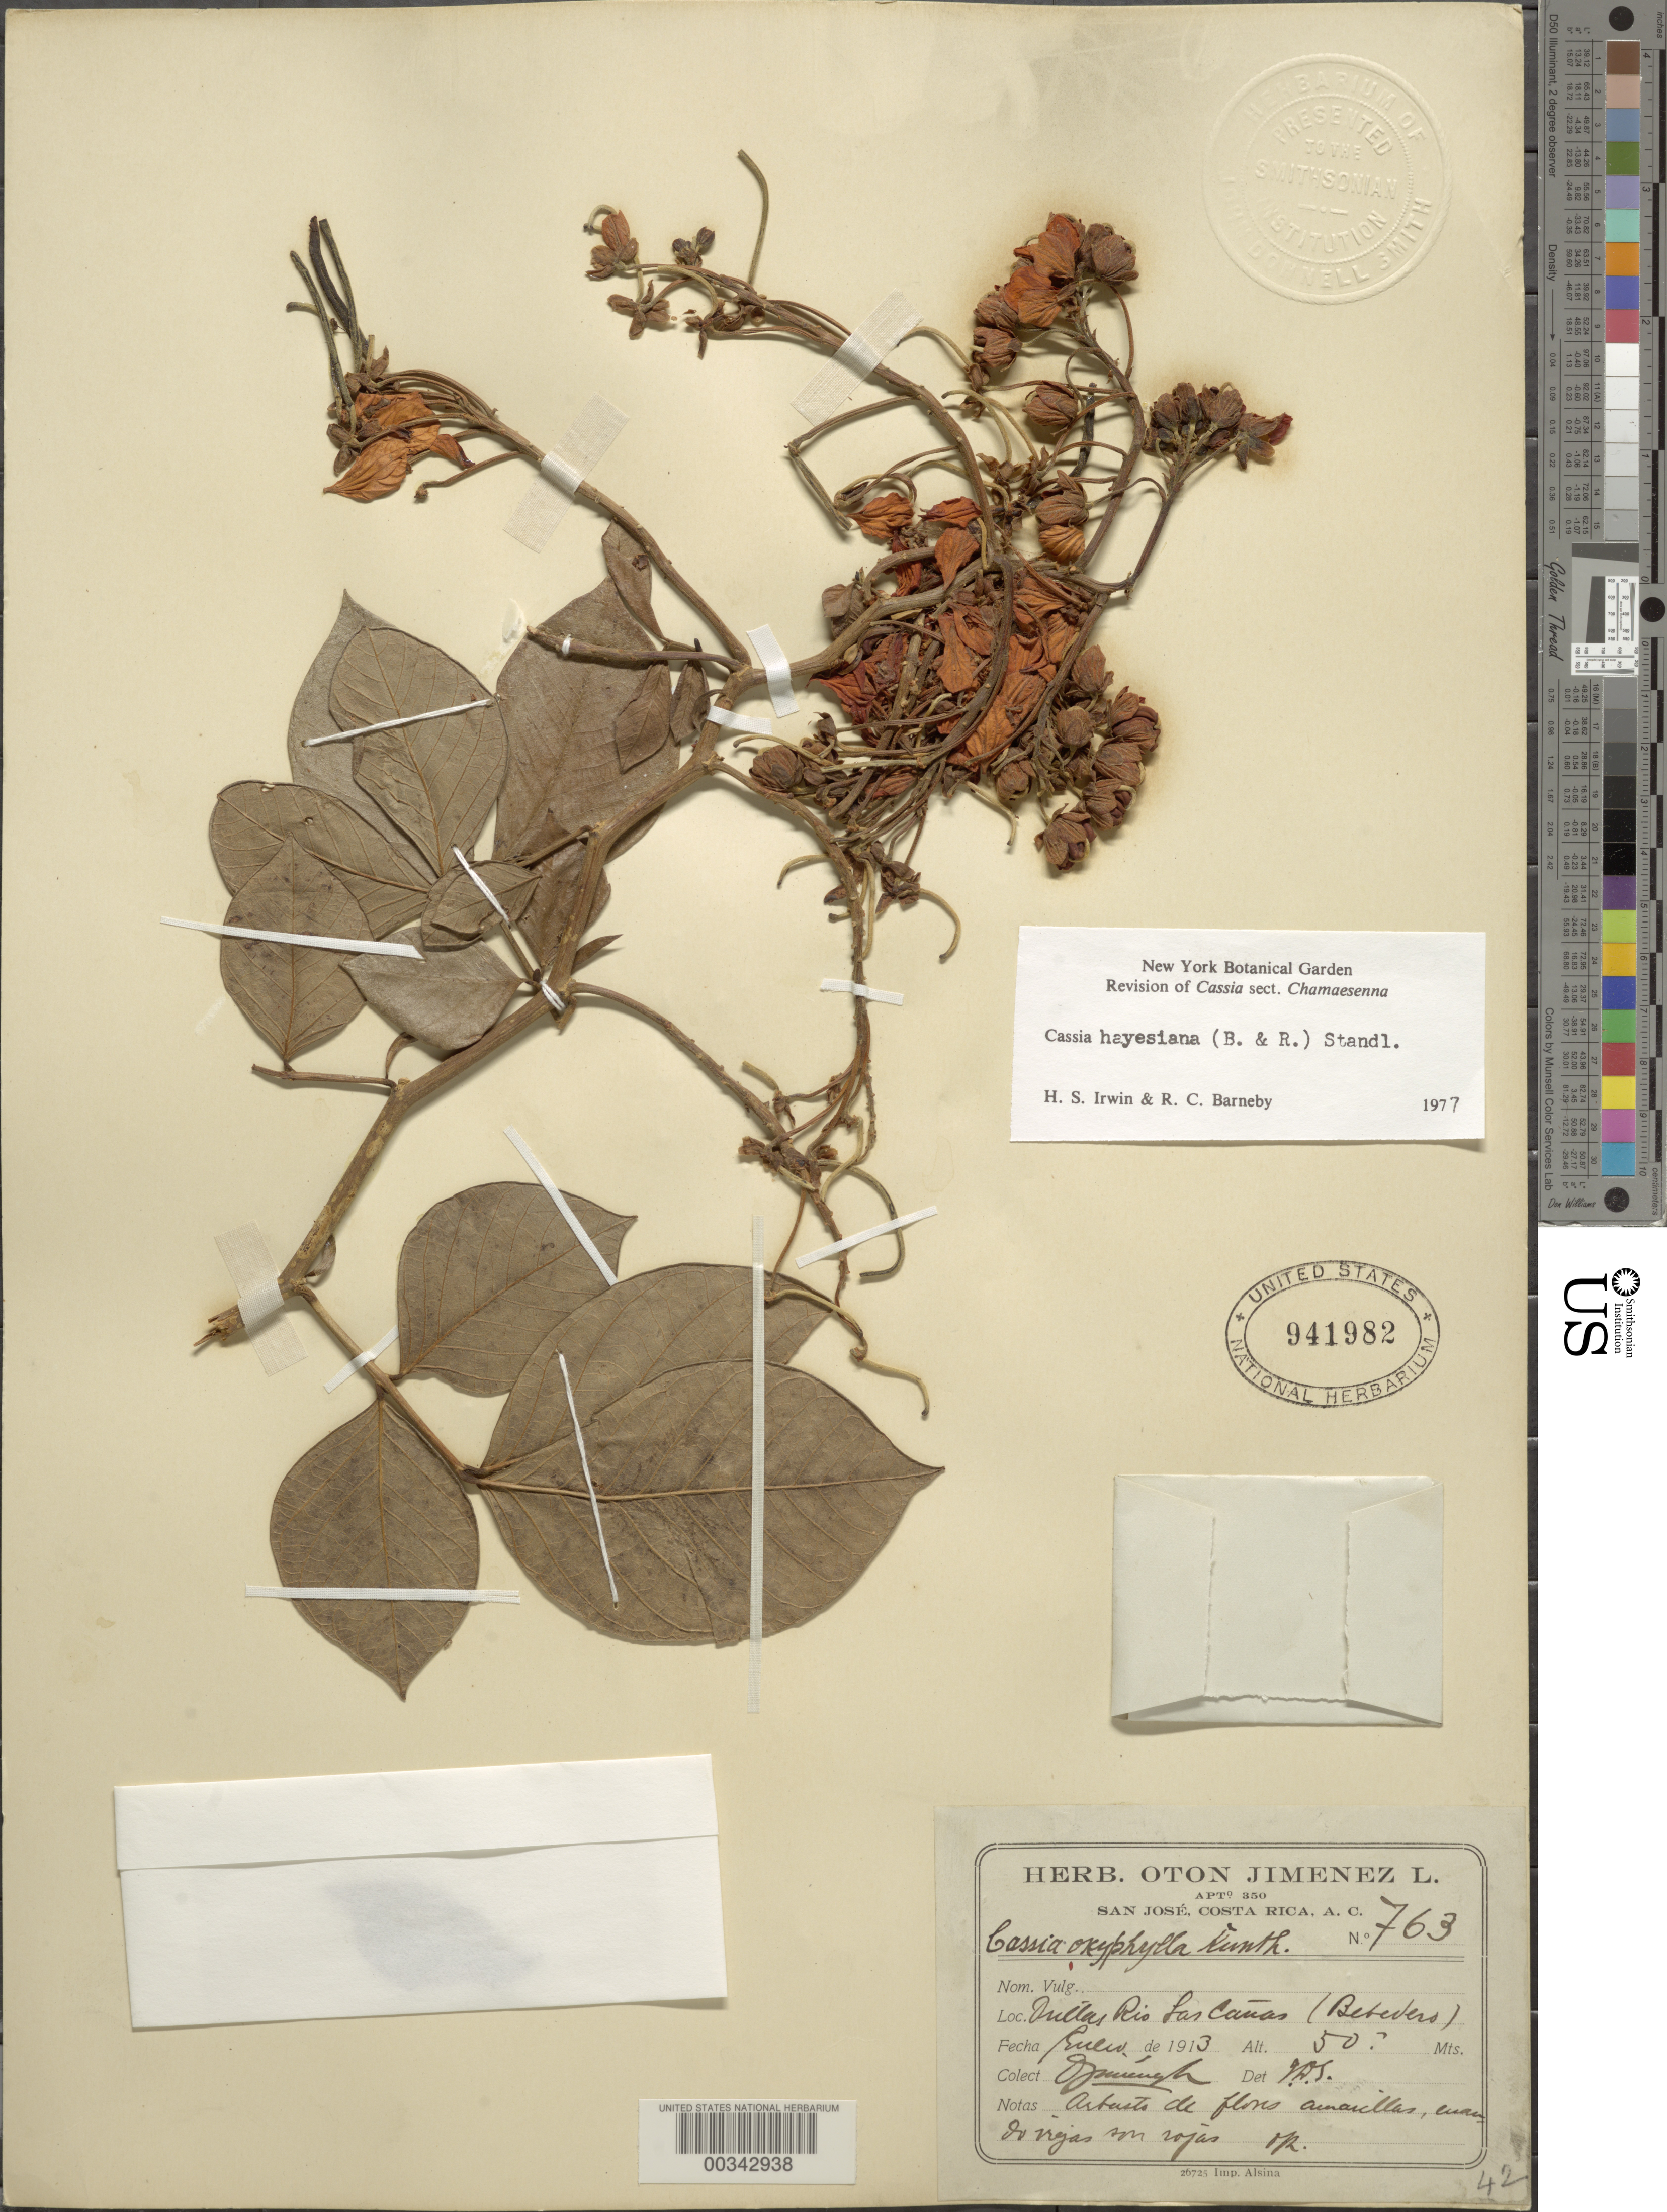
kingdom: Plantae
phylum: Tracheophyta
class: Magnoliopsida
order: Fabales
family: Fabaceae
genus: Senna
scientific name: Senna hayesiana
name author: (Britton & Rose) H.S. Irwin & Barneby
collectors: O. Jimenez L.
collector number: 763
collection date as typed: Jan 1913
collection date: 1913-01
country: Costa Rica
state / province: Guanacaste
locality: Rio Las Canas, Bebedero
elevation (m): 50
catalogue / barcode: US 941982